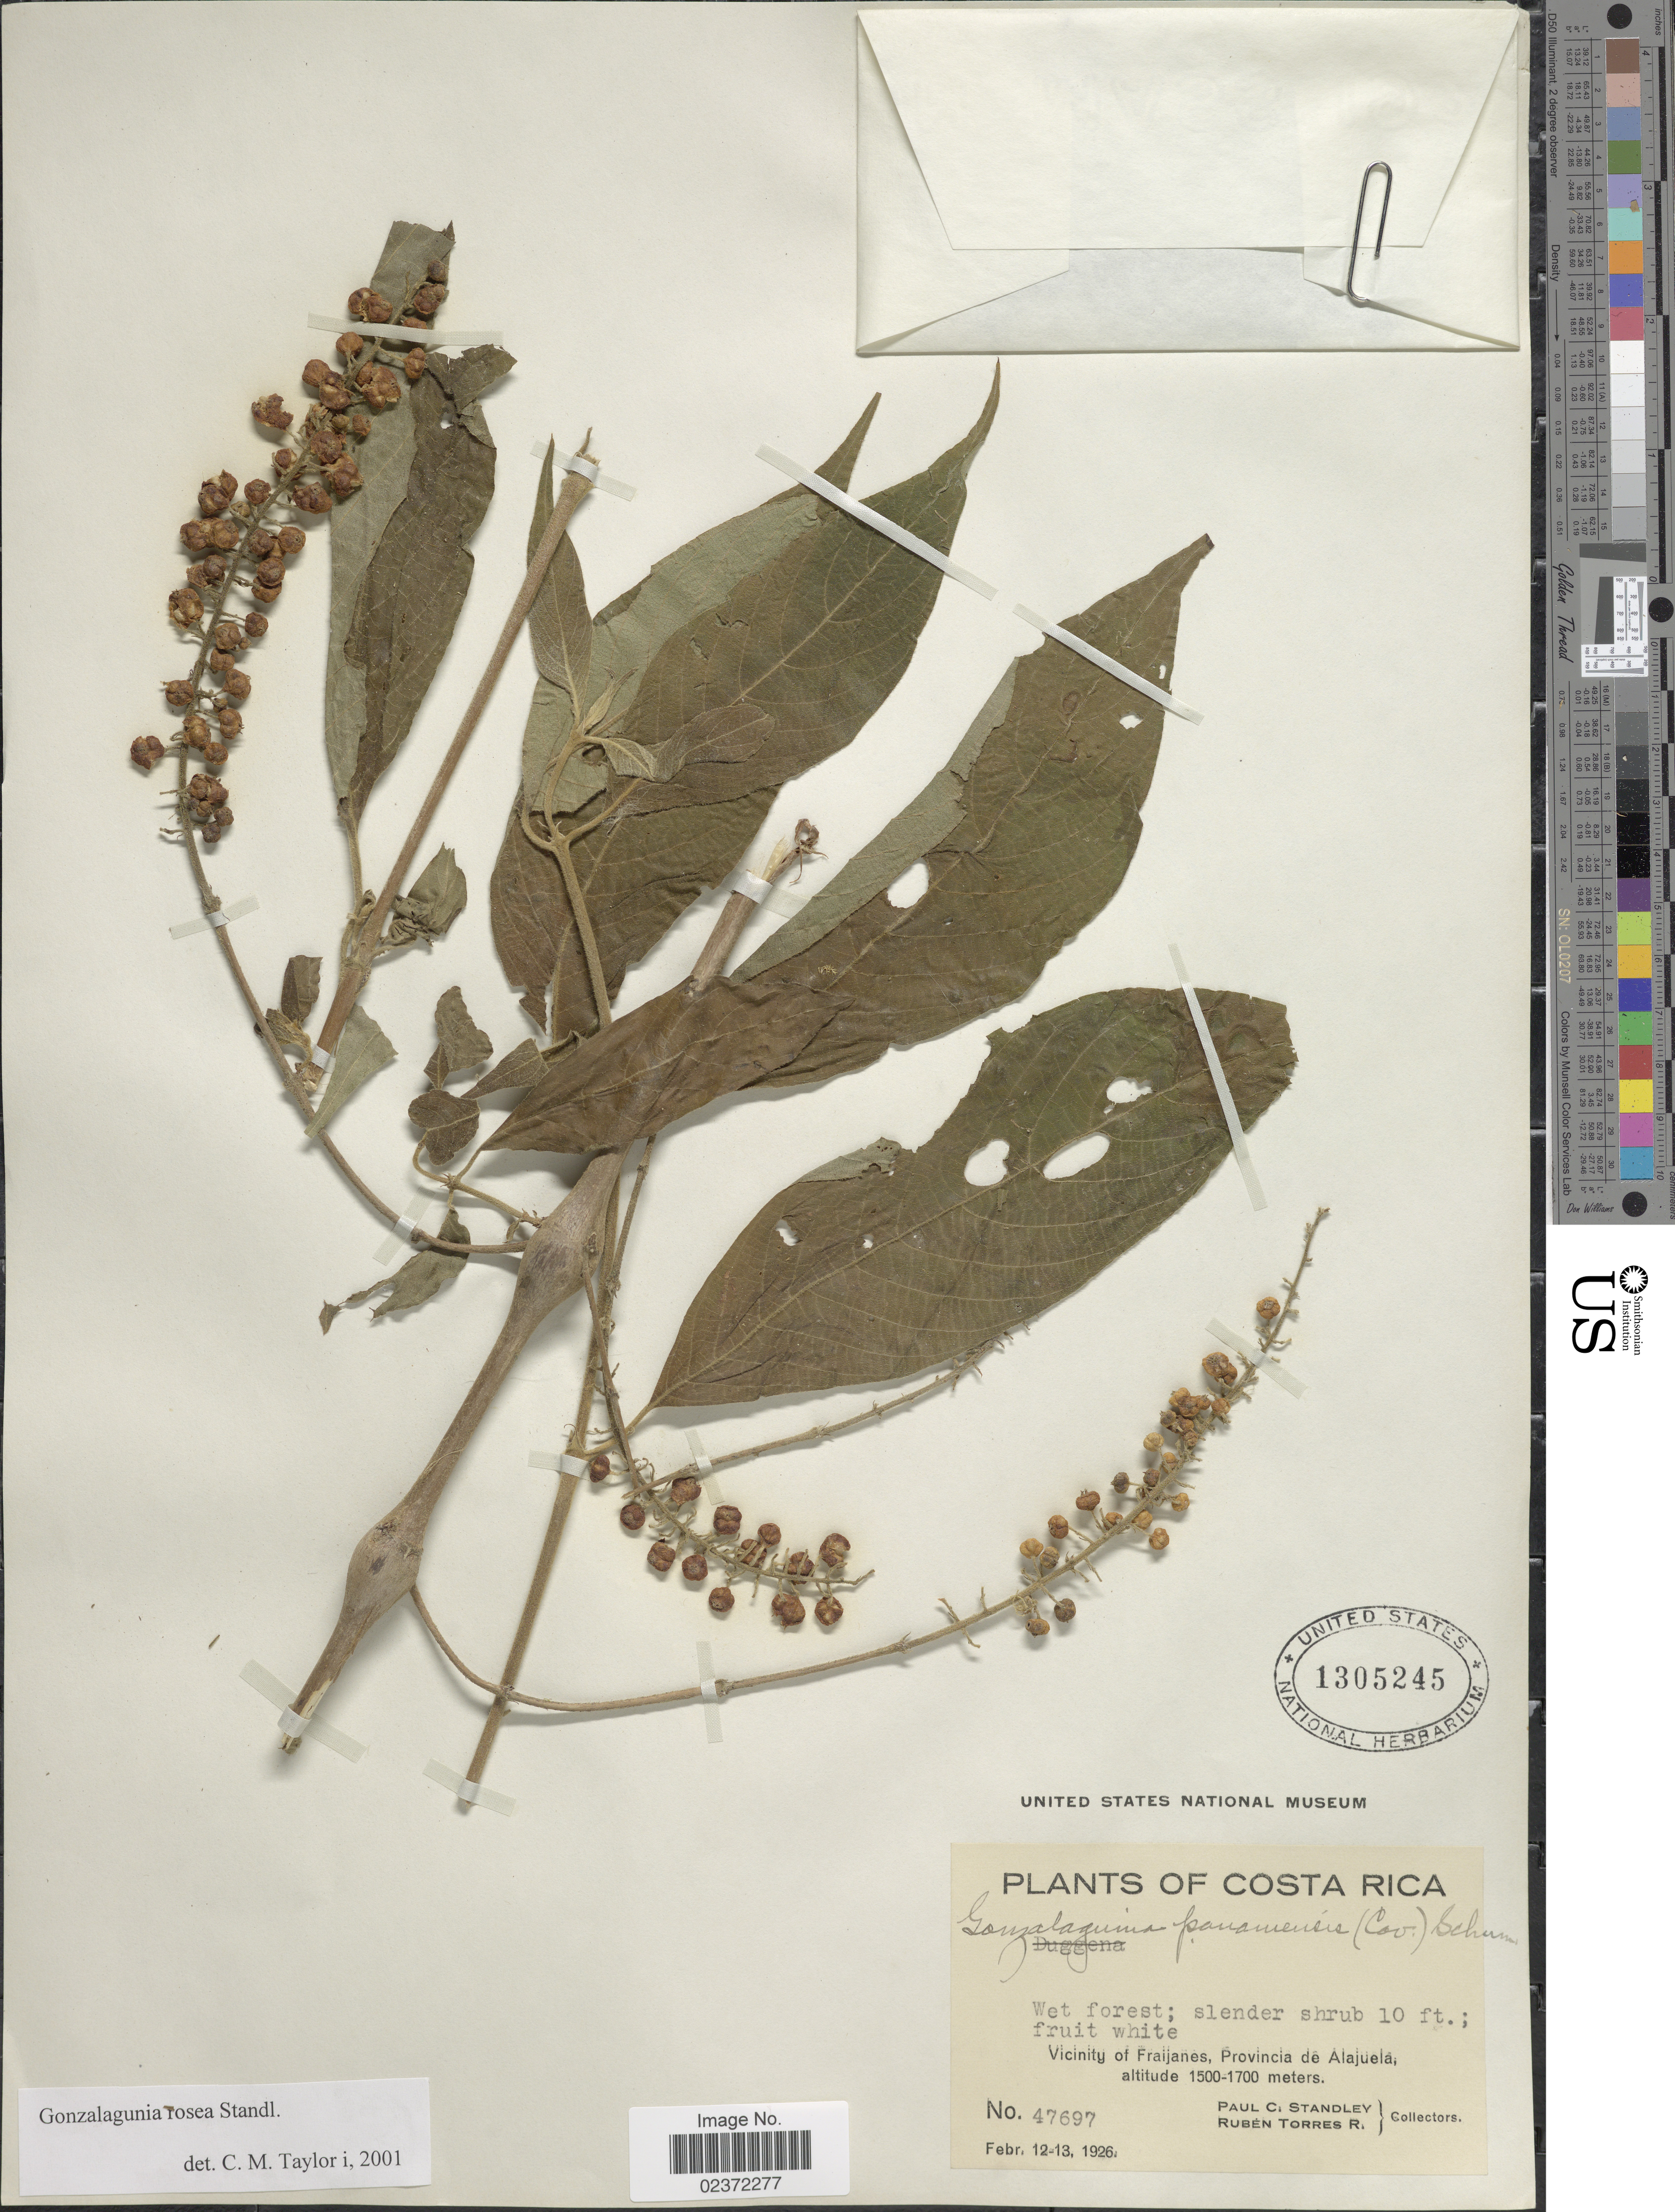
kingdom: Plantae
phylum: Tracheophyta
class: Magnoliopsida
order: Gentianales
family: Rubiaceae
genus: Gonzalagunia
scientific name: Gonzalagunia rosea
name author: Standl.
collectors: P. C. Standley & R. Torres Rojas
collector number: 47697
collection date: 1926-02-12/1926-02-13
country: Costa Rica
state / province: Alajuela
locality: Vicinity of Fraijanes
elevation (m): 1500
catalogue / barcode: US 1305245